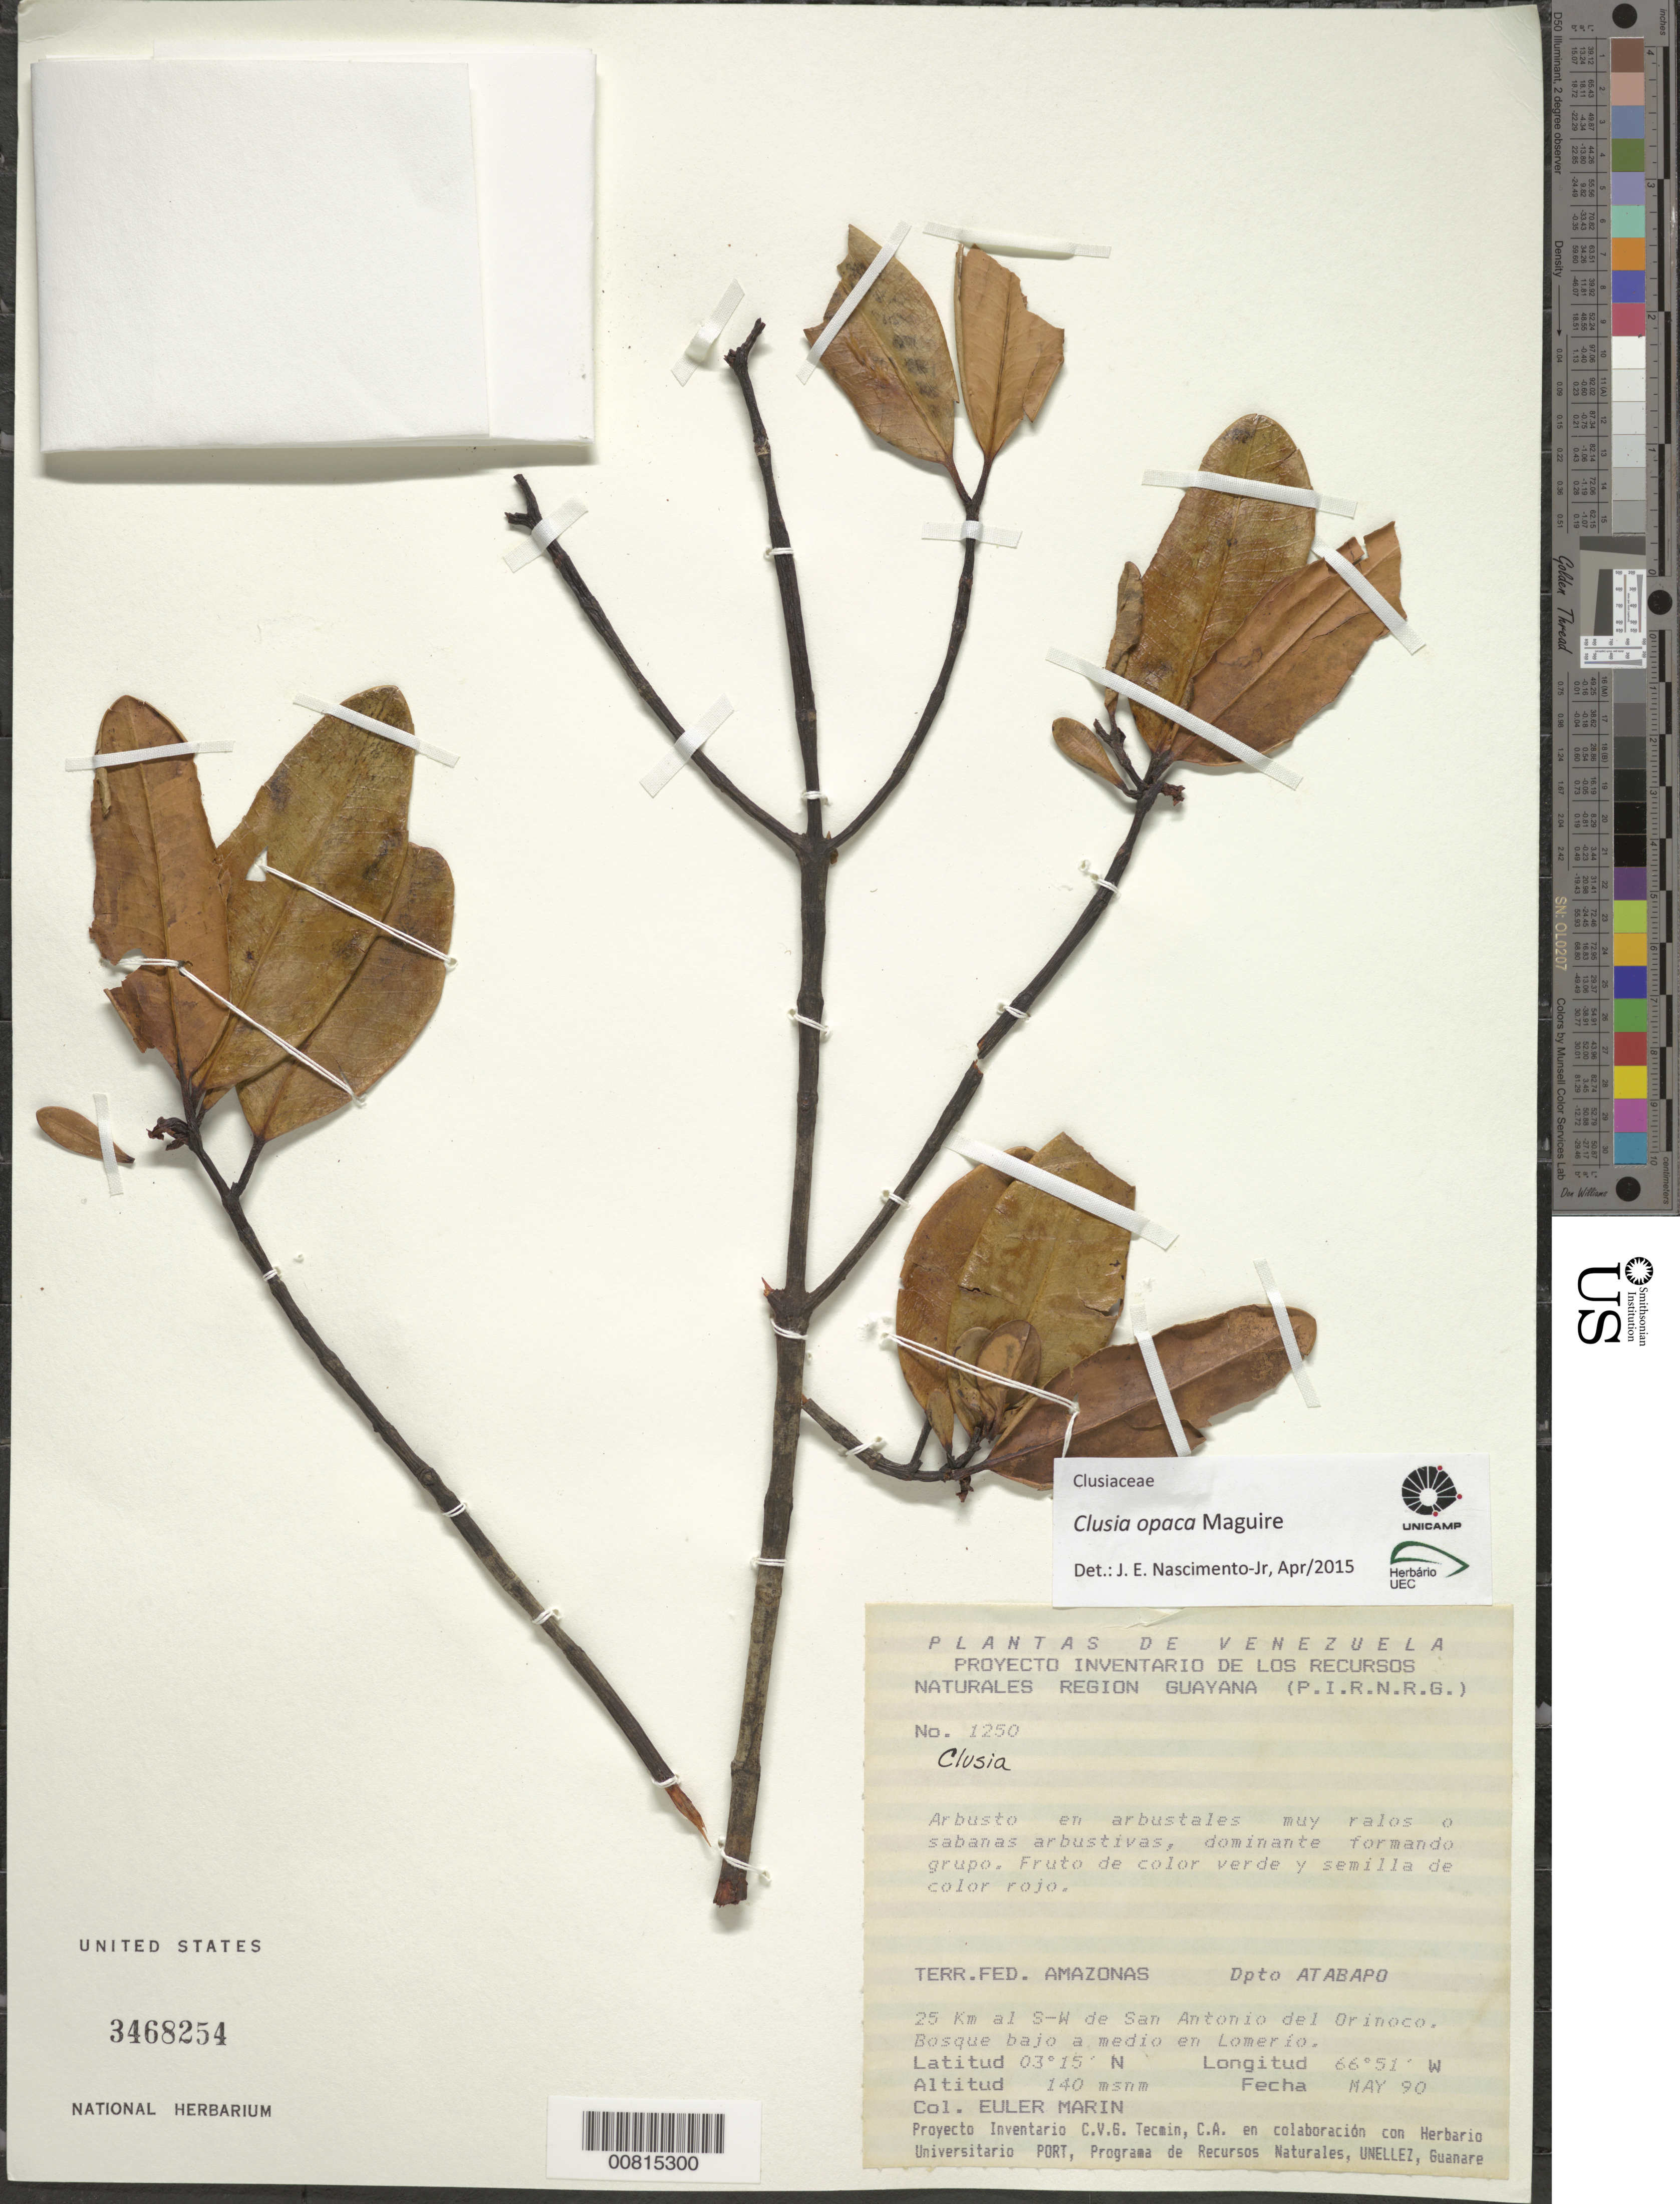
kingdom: Plantae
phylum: Tracheophyta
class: Magnoliopsida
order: Malpighiales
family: Clusiaceae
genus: Clusia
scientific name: Clusia opaca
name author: Maguire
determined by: Nascimento, Jose E., Jr.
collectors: E. Marin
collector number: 1250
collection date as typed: May-90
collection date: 1990-05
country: Venezuela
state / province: Amazonas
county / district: Atabapo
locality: San Antonio del Orinoco, 25 km al SW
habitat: Bosque bajo a medio en lomerio; en arbustales muy ralos o sabanas arbustivas, dominante formando grupo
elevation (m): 140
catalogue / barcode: US 3468254